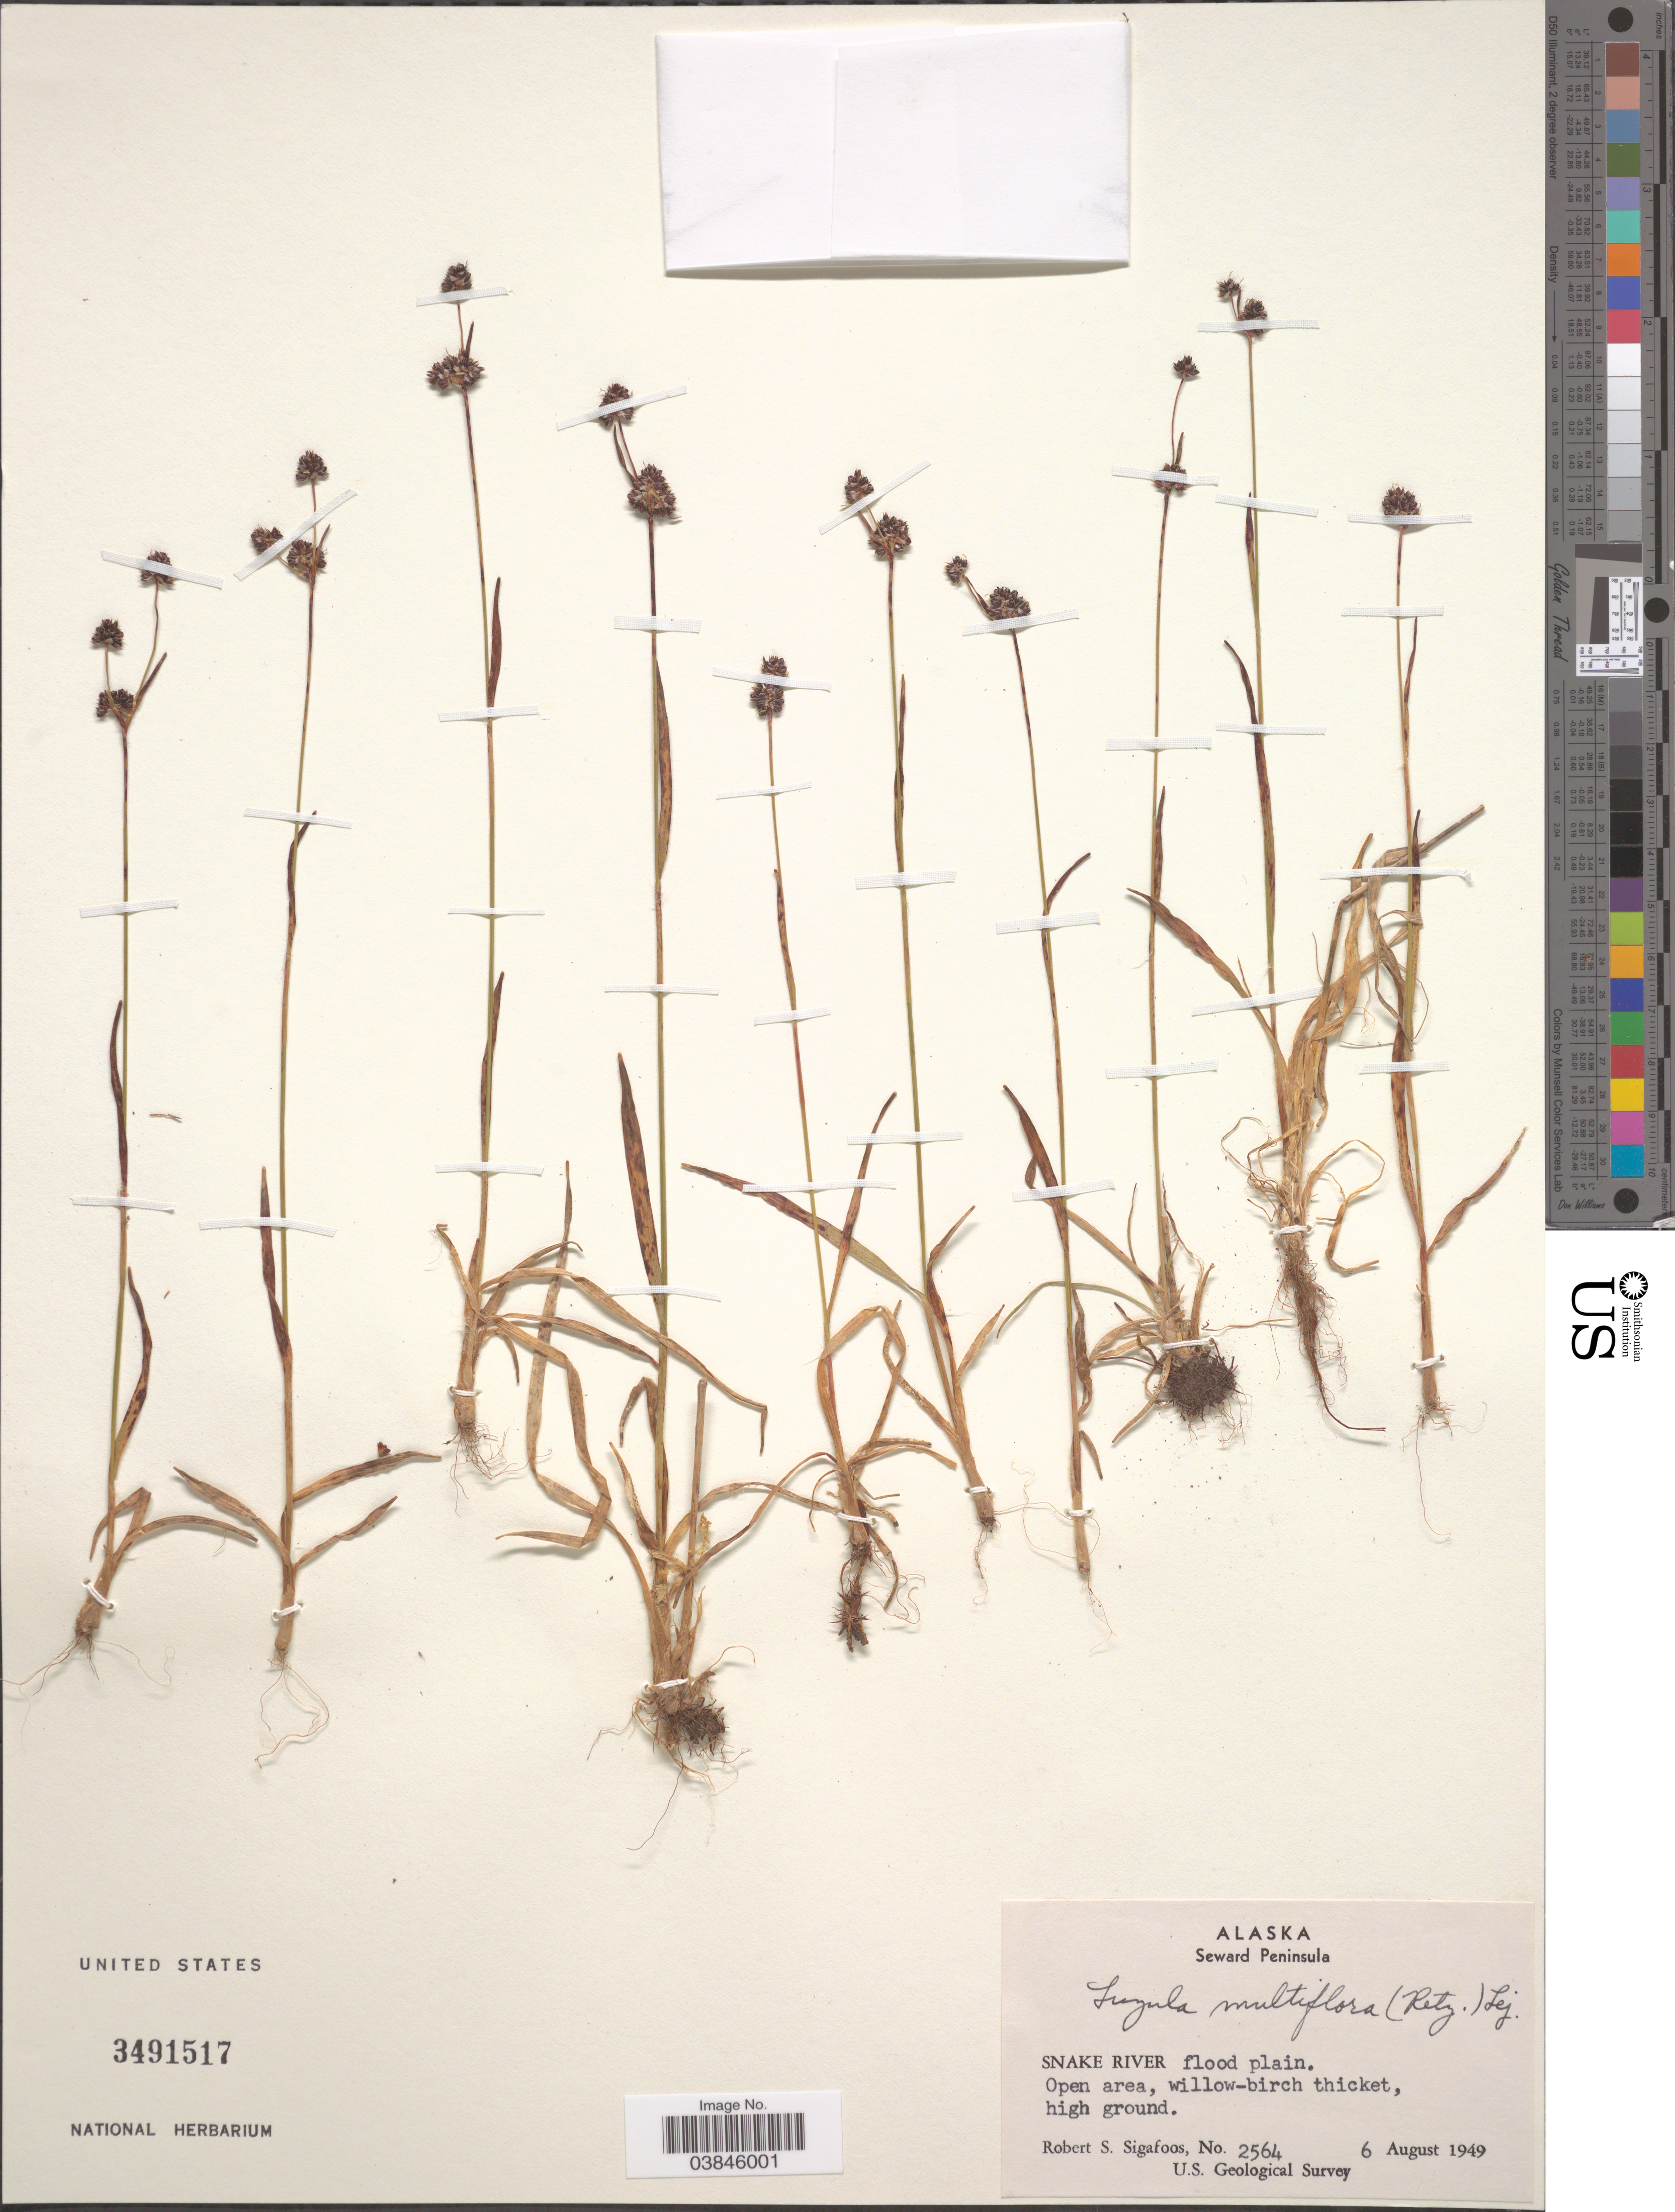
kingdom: Plantae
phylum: Tracheophyta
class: Liliopsida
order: Poales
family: Juncaceae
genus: Luzula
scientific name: Luzula multiflora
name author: (Ehrh.) Lej.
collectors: R. Sigafoos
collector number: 2564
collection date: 1949-08-06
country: United States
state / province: Alaska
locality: Seward Peninsula. Snake River.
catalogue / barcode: US 3491517